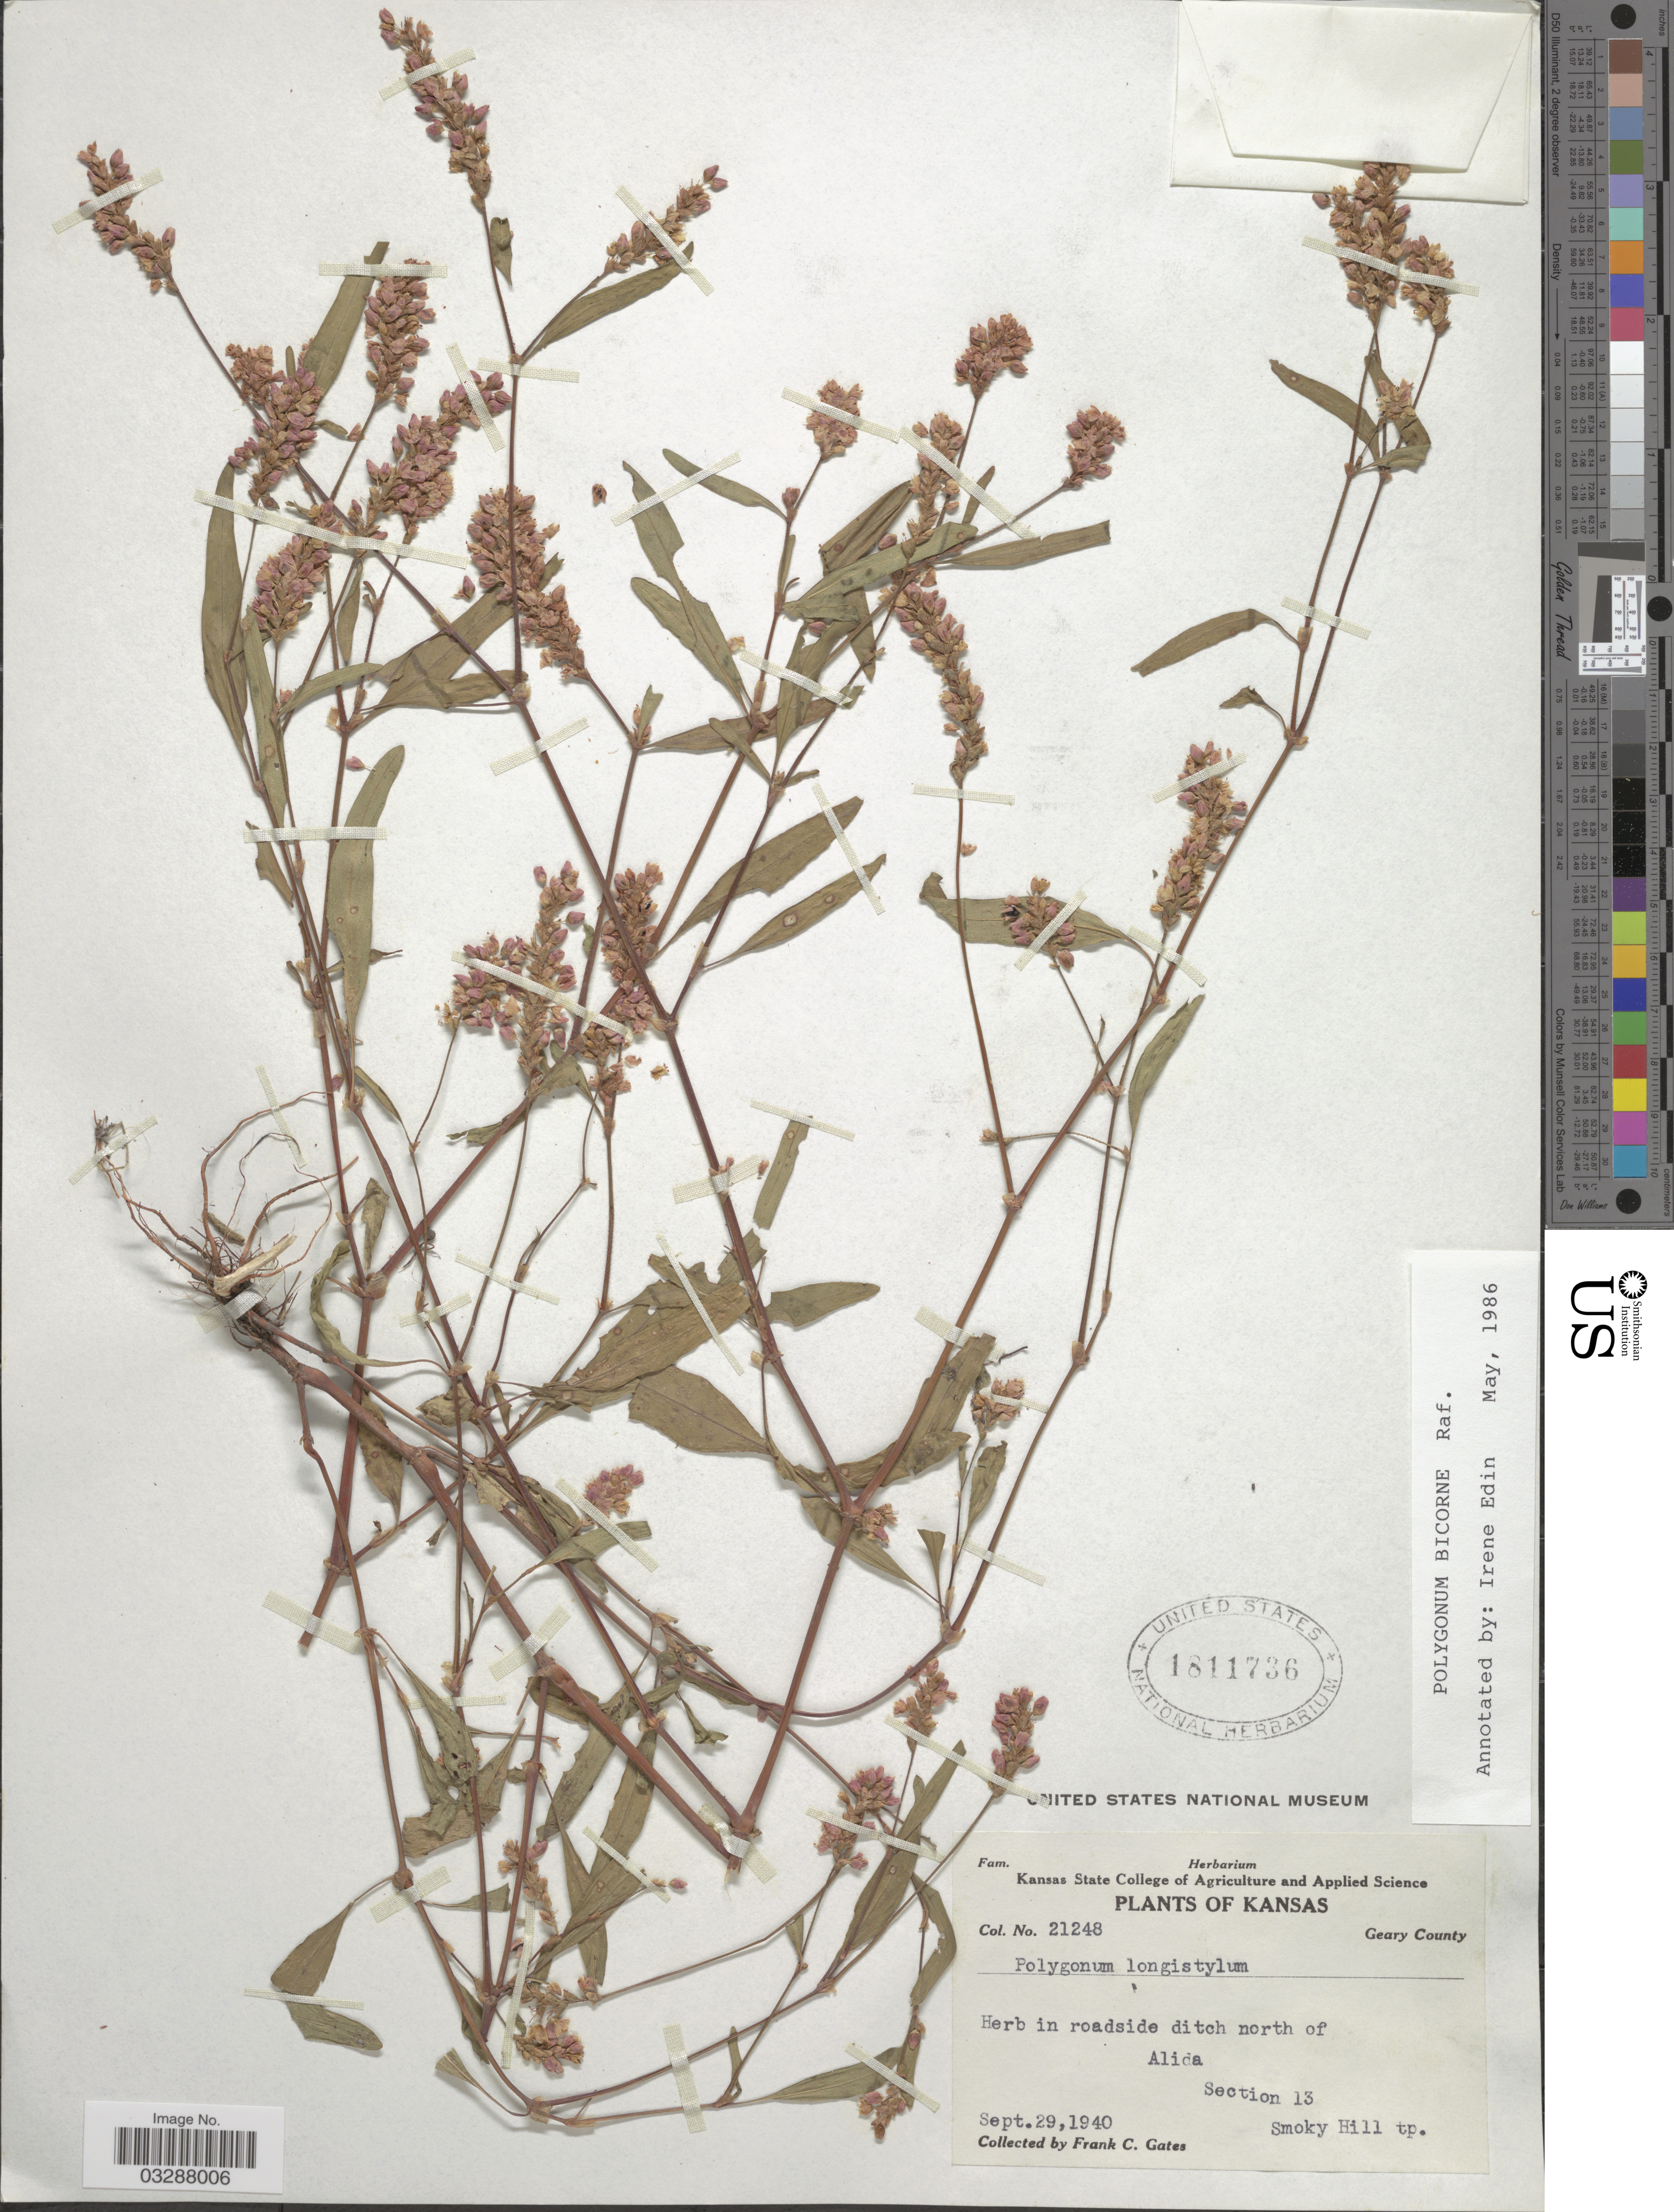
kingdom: Plantae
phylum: Tracheophyta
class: Magnoliopsida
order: Caryophyllales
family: Polygonaceae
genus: Persicaria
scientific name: Persicaria bicornis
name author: (Raf.) Nieuwl.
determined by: Atha, D. E.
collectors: F. C. Gates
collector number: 21248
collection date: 1940-09-29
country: United States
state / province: Kansas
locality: Geary County, Herb in roadside ditch north of Alida, Section 13, Smoky Hill tp.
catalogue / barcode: US 1811736